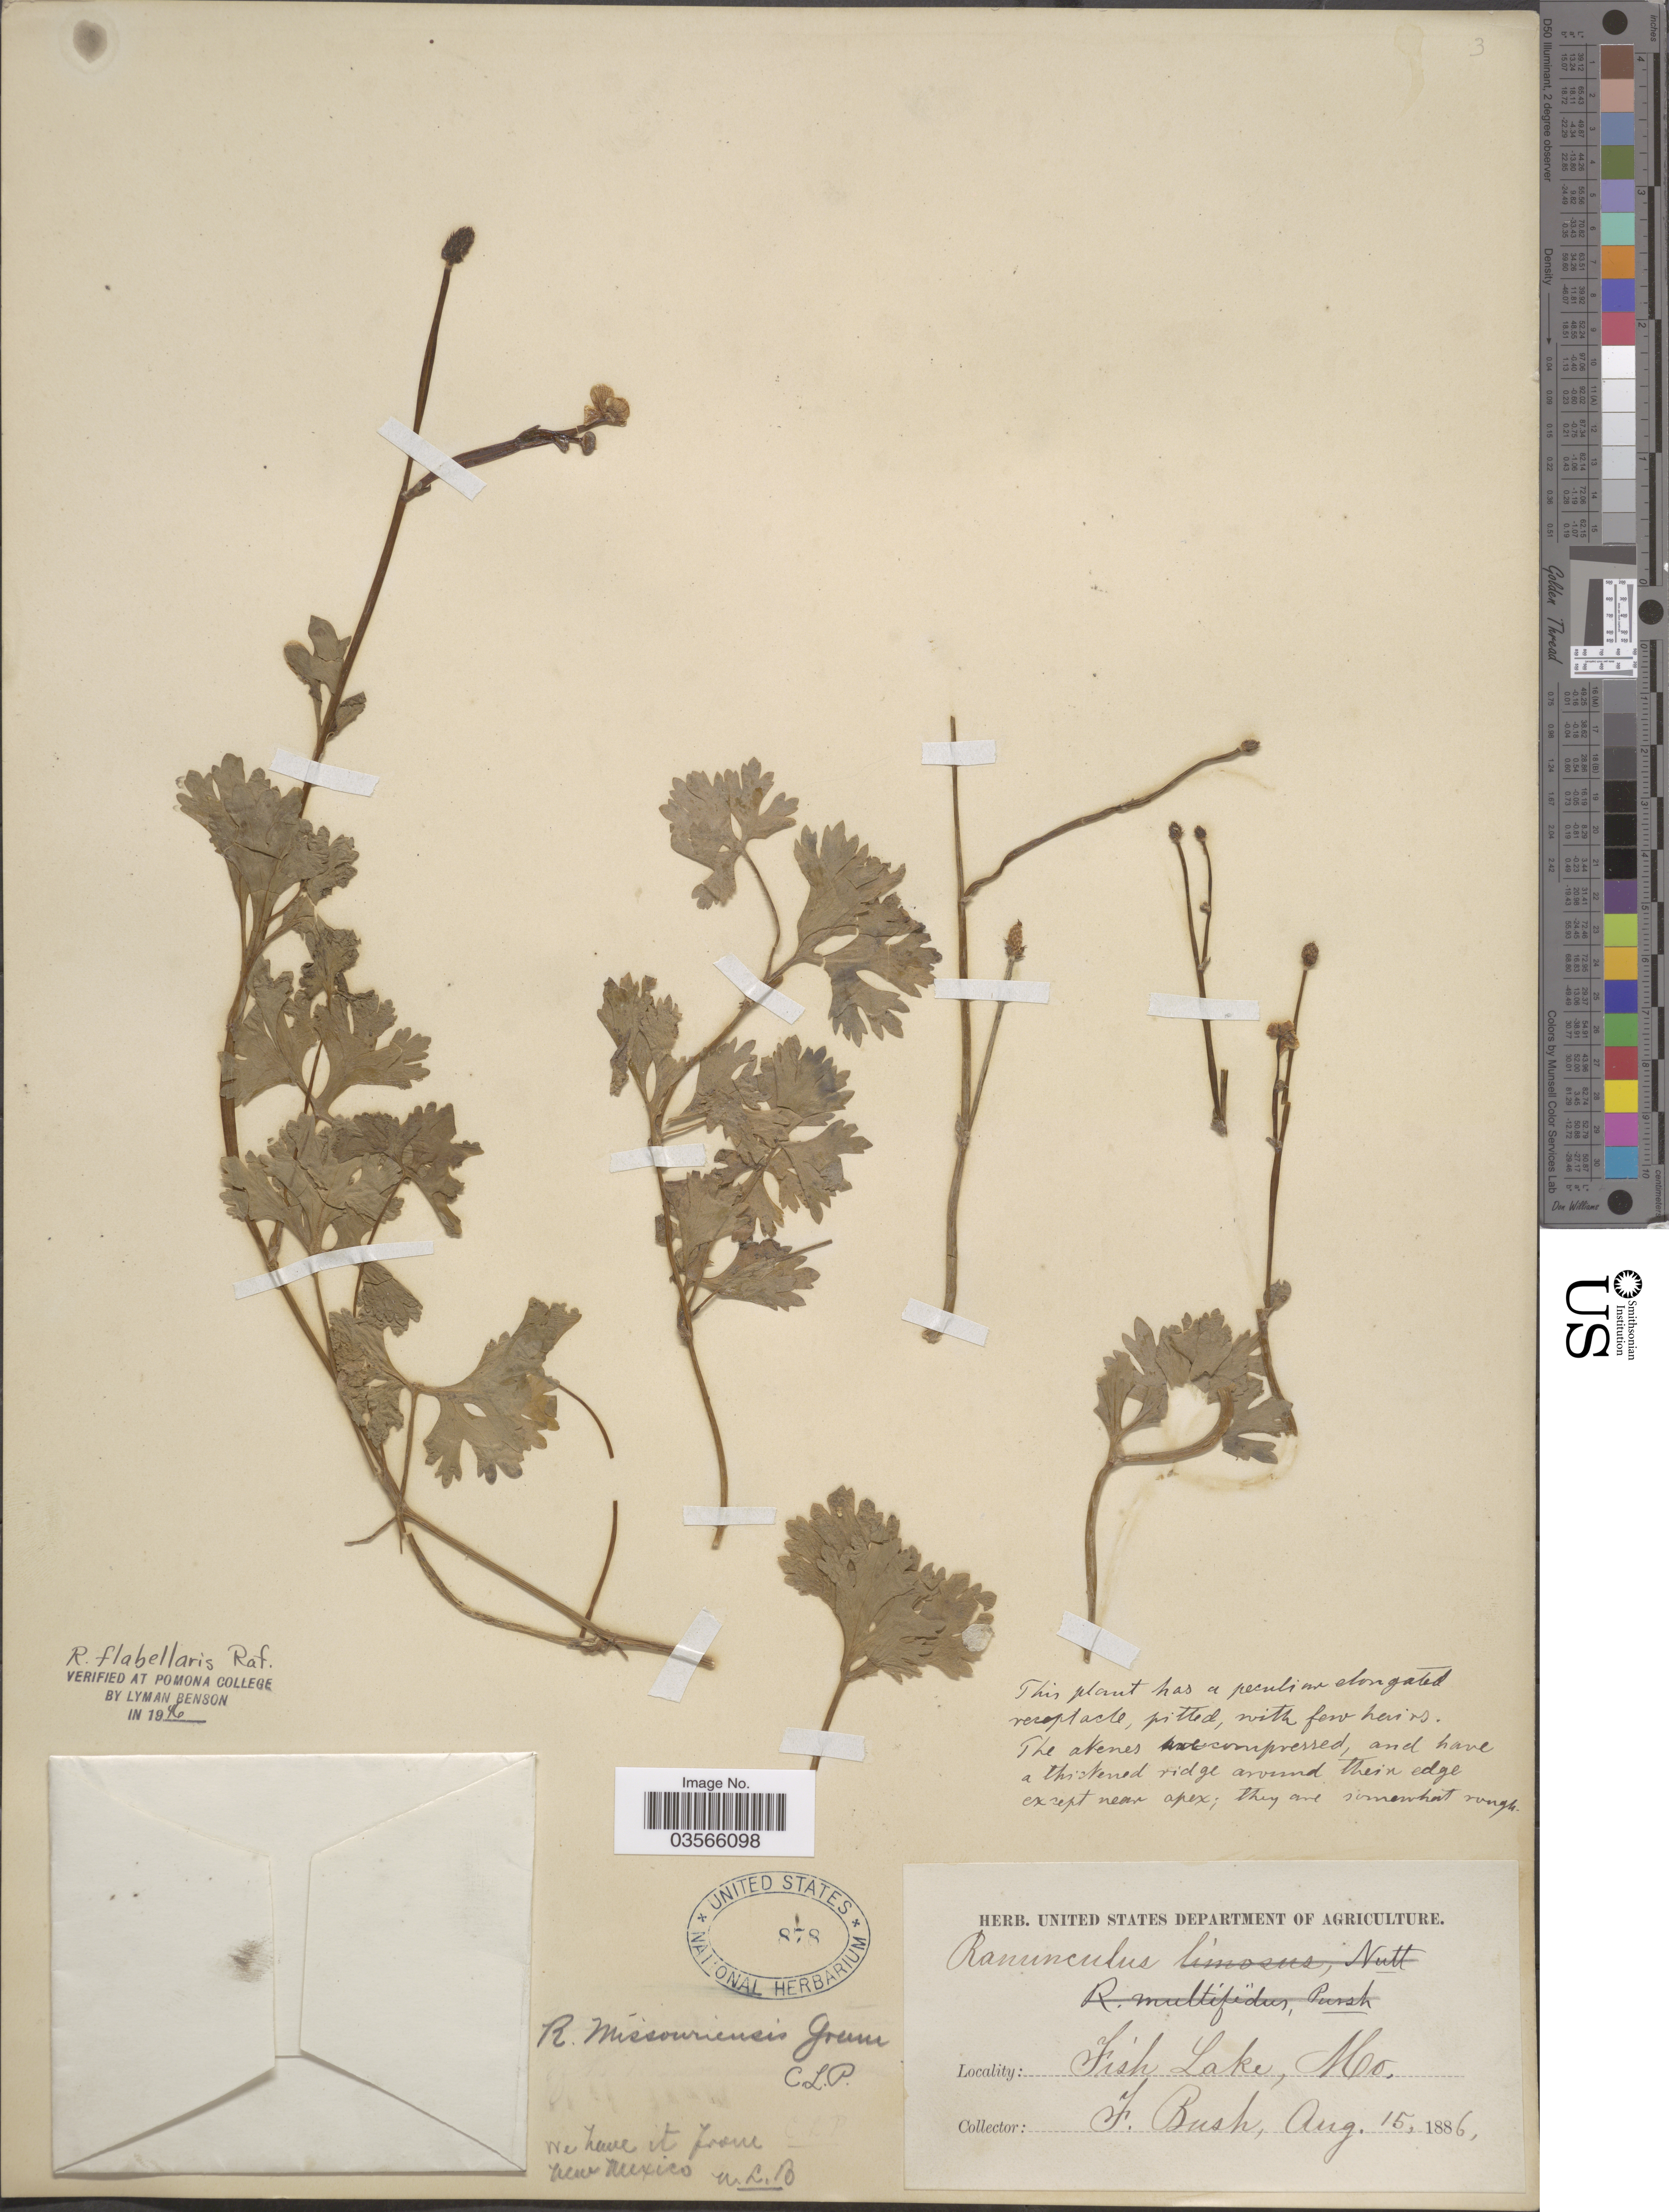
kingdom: Plantae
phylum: Tracheophyta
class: Magnoliopsida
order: Ranunculales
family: Ranunculaceae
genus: Ranunculus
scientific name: Ranunculus flabellaris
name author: Raf.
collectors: F. Bush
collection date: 1886-08-15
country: United States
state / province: Missouri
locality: Fish Lake.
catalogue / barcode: US 878